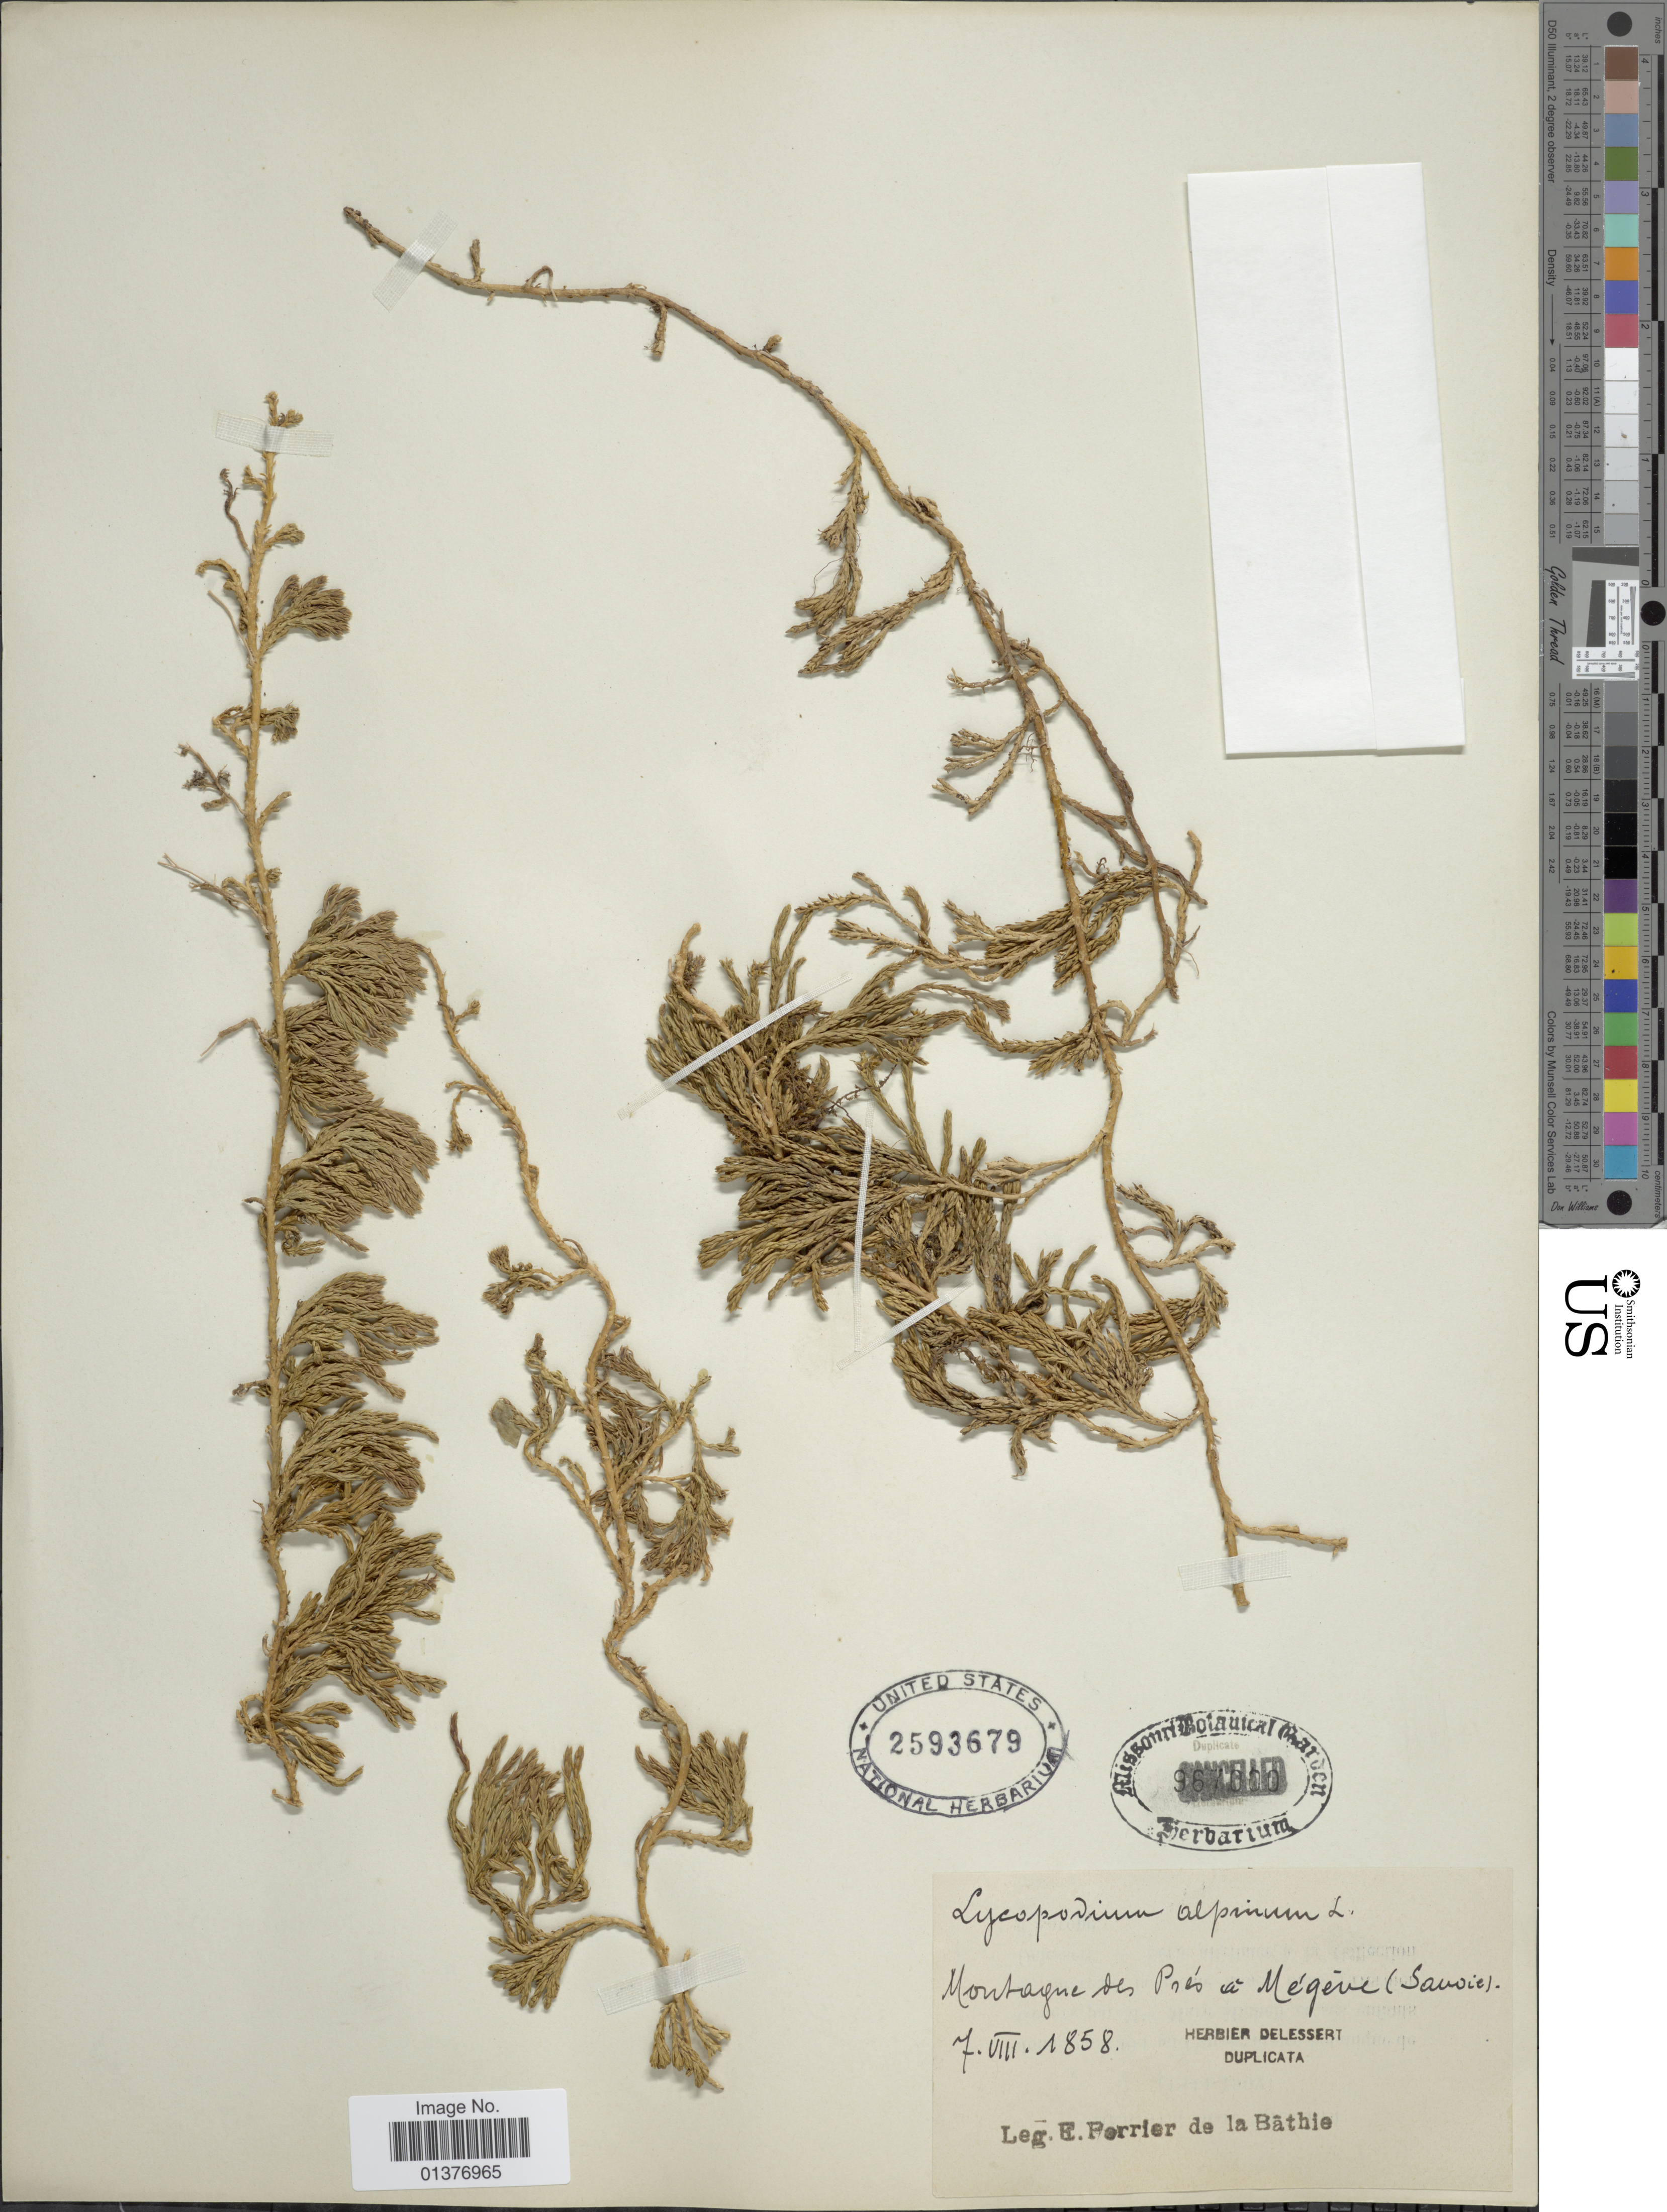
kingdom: Plantae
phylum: Tracheophyta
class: Lycopodiopsida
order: Lycopodiales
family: Lycopodiaceae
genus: Diphasiastrum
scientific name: Diphasiastrum alpinum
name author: (L.) Holub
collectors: H. Perrier de la Bâthie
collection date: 1858-08-07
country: France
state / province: Auvergne-Rhône-Alpes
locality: Montagne des pres du Mégeve(Savoie)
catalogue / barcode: US 2593679